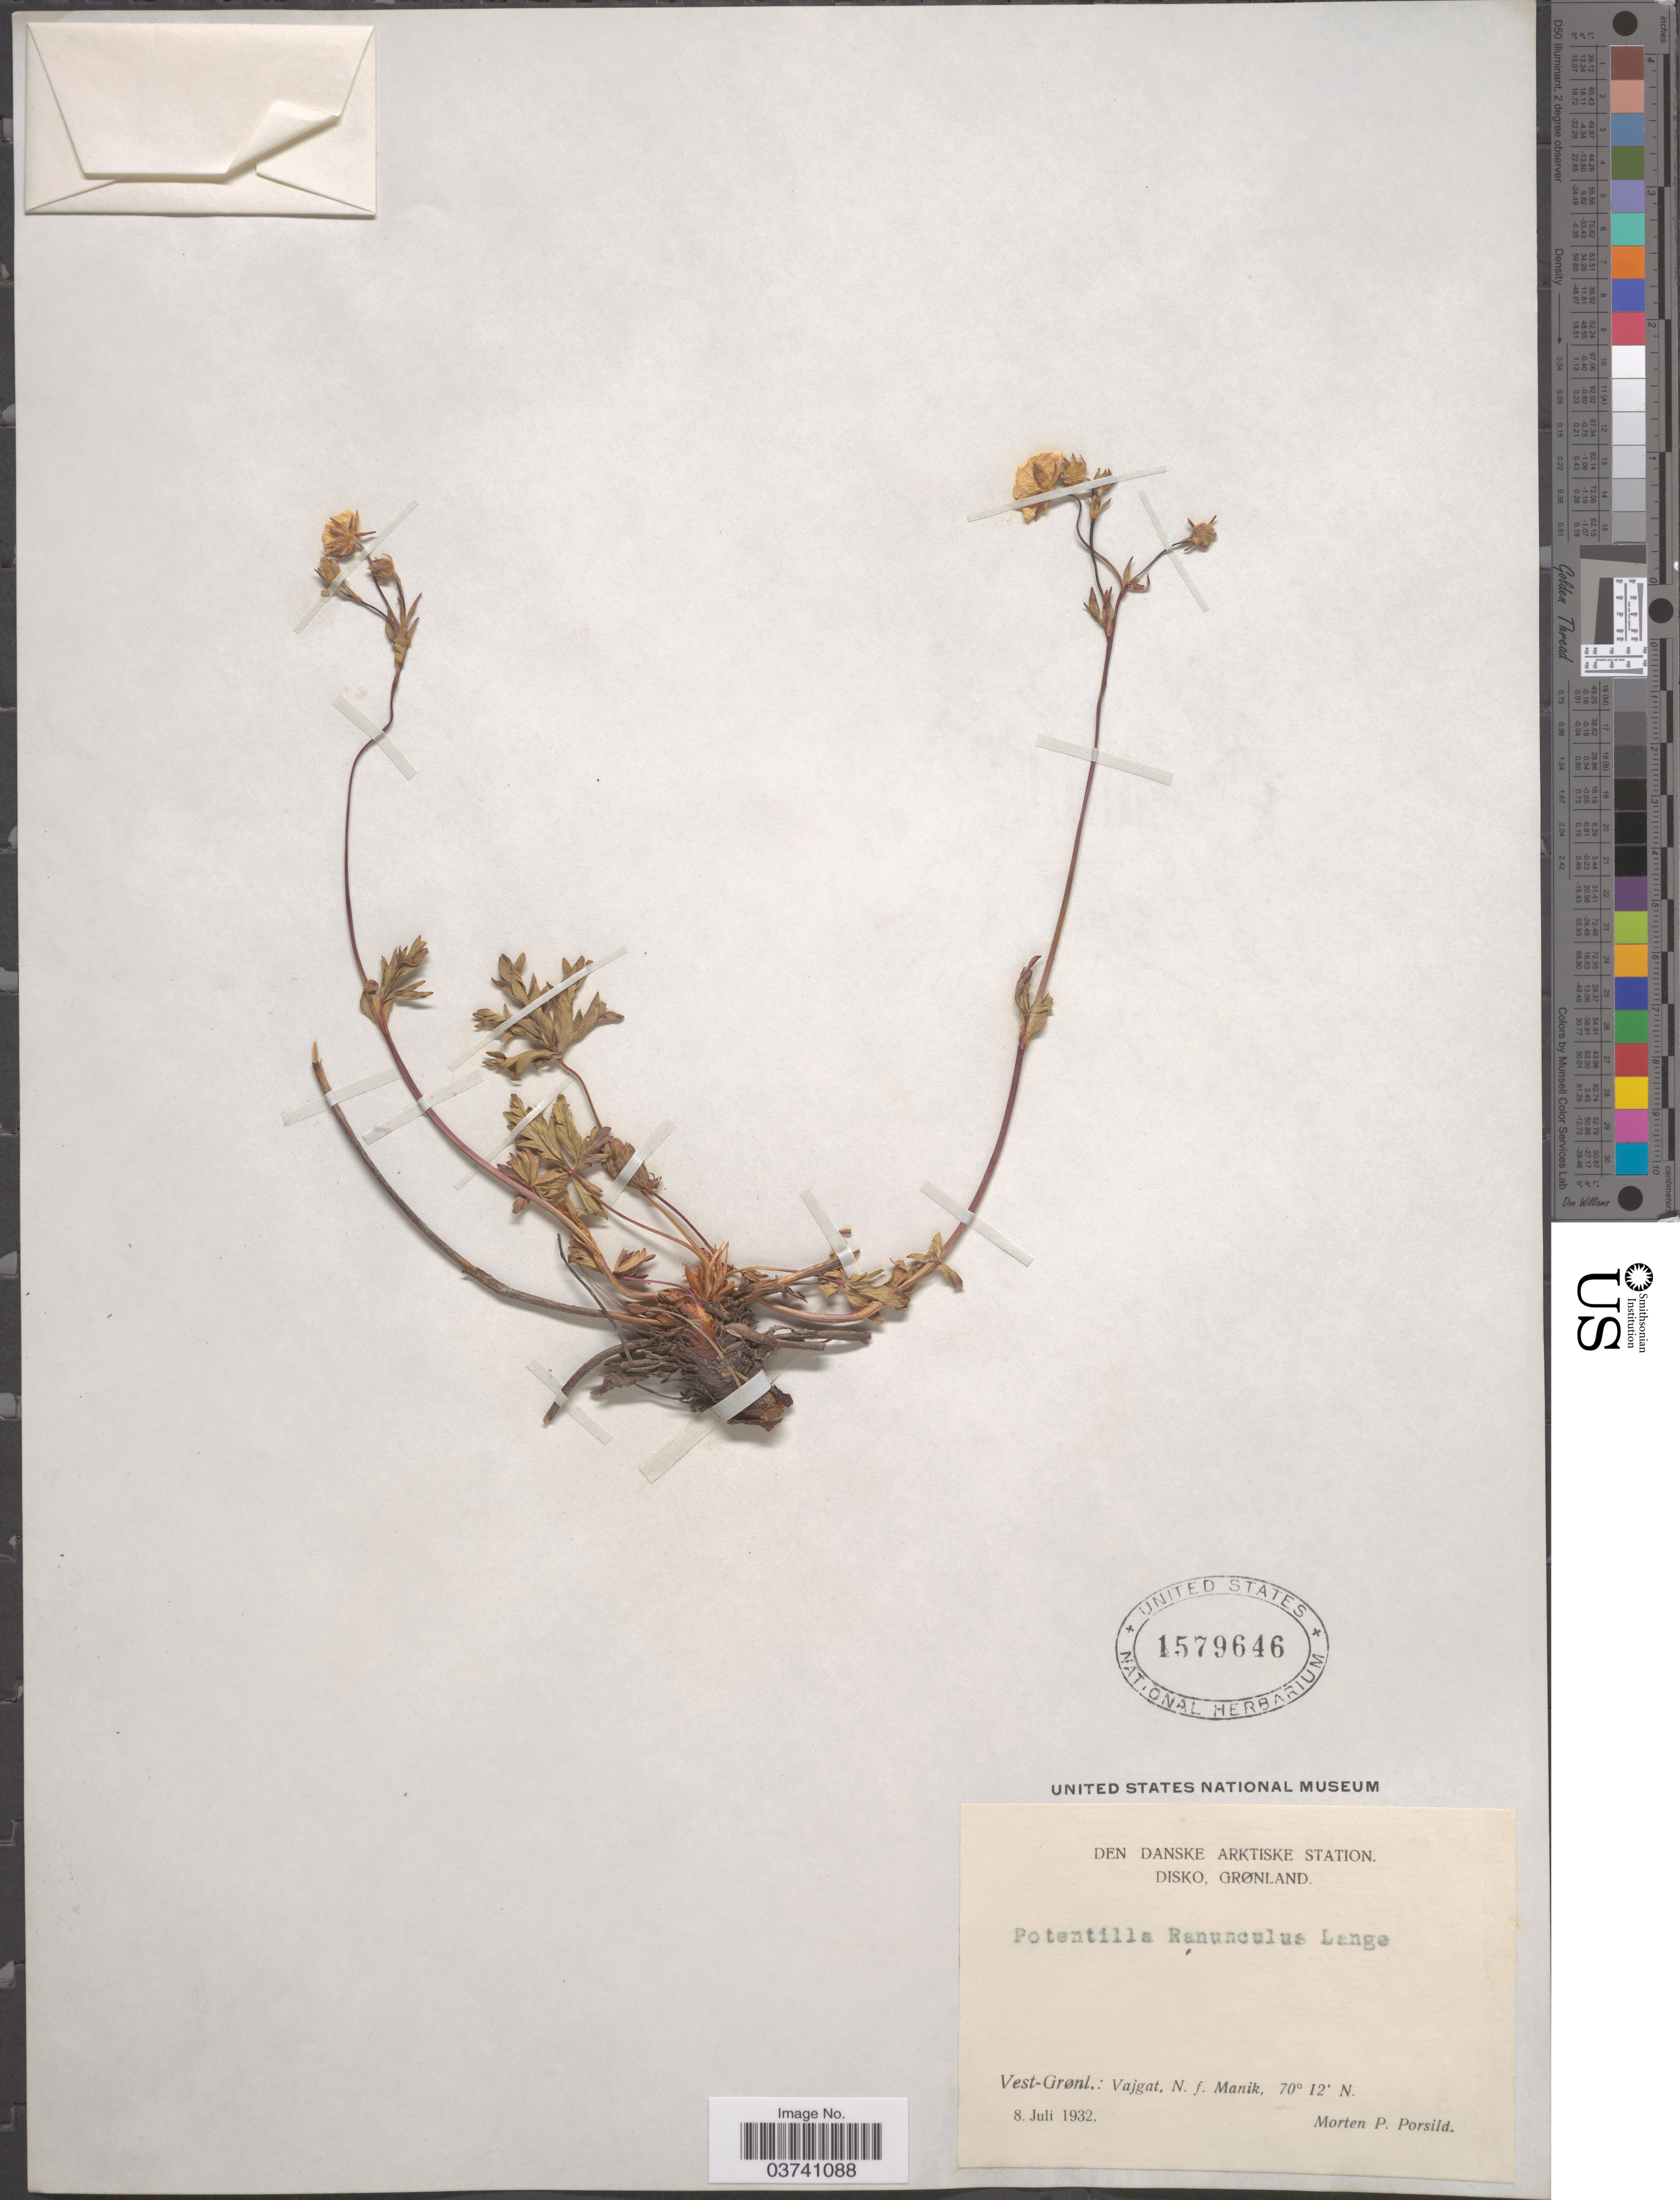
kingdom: Plantae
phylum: Tracheophyta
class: Magnoliopsida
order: Rosales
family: Rosaceae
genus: Potentilla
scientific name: Potentilla ranunculus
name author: Lange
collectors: M. P. Porsild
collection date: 1932-07-08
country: Greenland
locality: Den Danske Arktiske Station. Disko. Vest-Grønl.: Vajgat, N. f. Manik.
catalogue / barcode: US 1579646